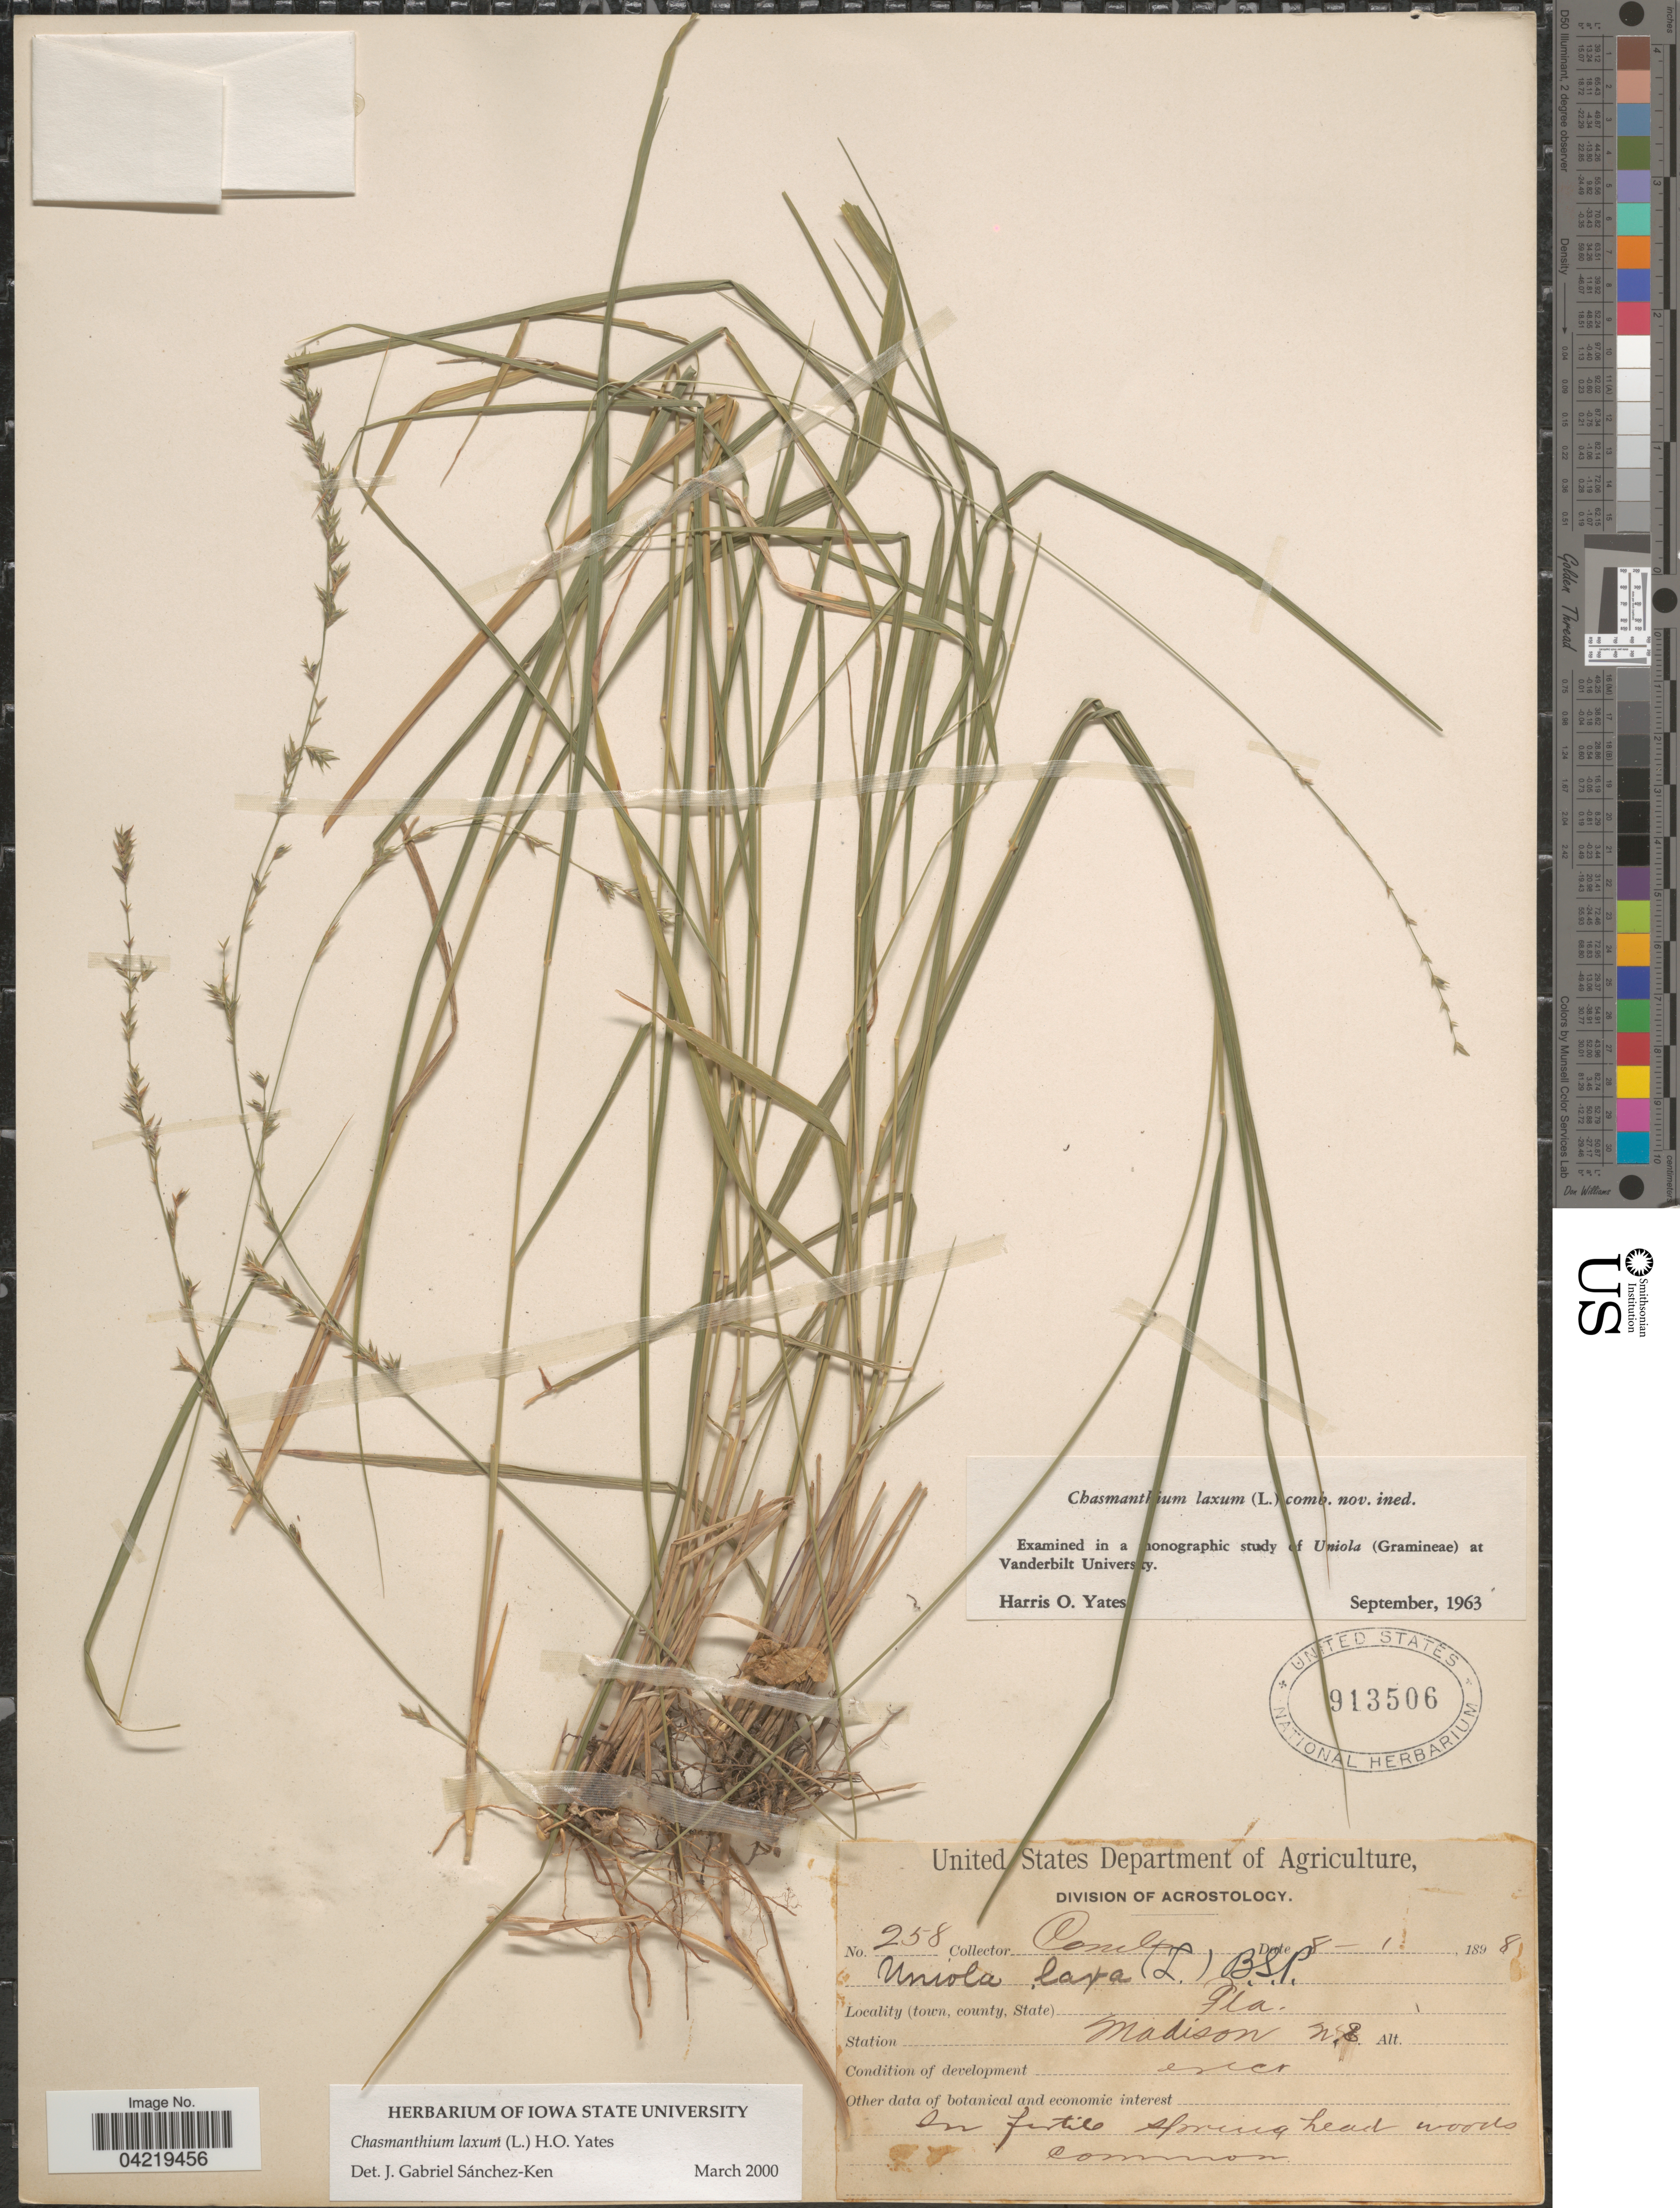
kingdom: Plantae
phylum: Tracheophyta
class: Liliopsida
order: Poales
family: Poaceae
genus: Chasmanthium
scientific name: Chasmanthium laxum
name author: (L.) H.O. Yates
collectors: -. Combs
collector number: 258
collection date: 1898-08-01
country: United States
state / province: Florida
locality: Station Madison N. E.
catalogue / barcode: US 913506